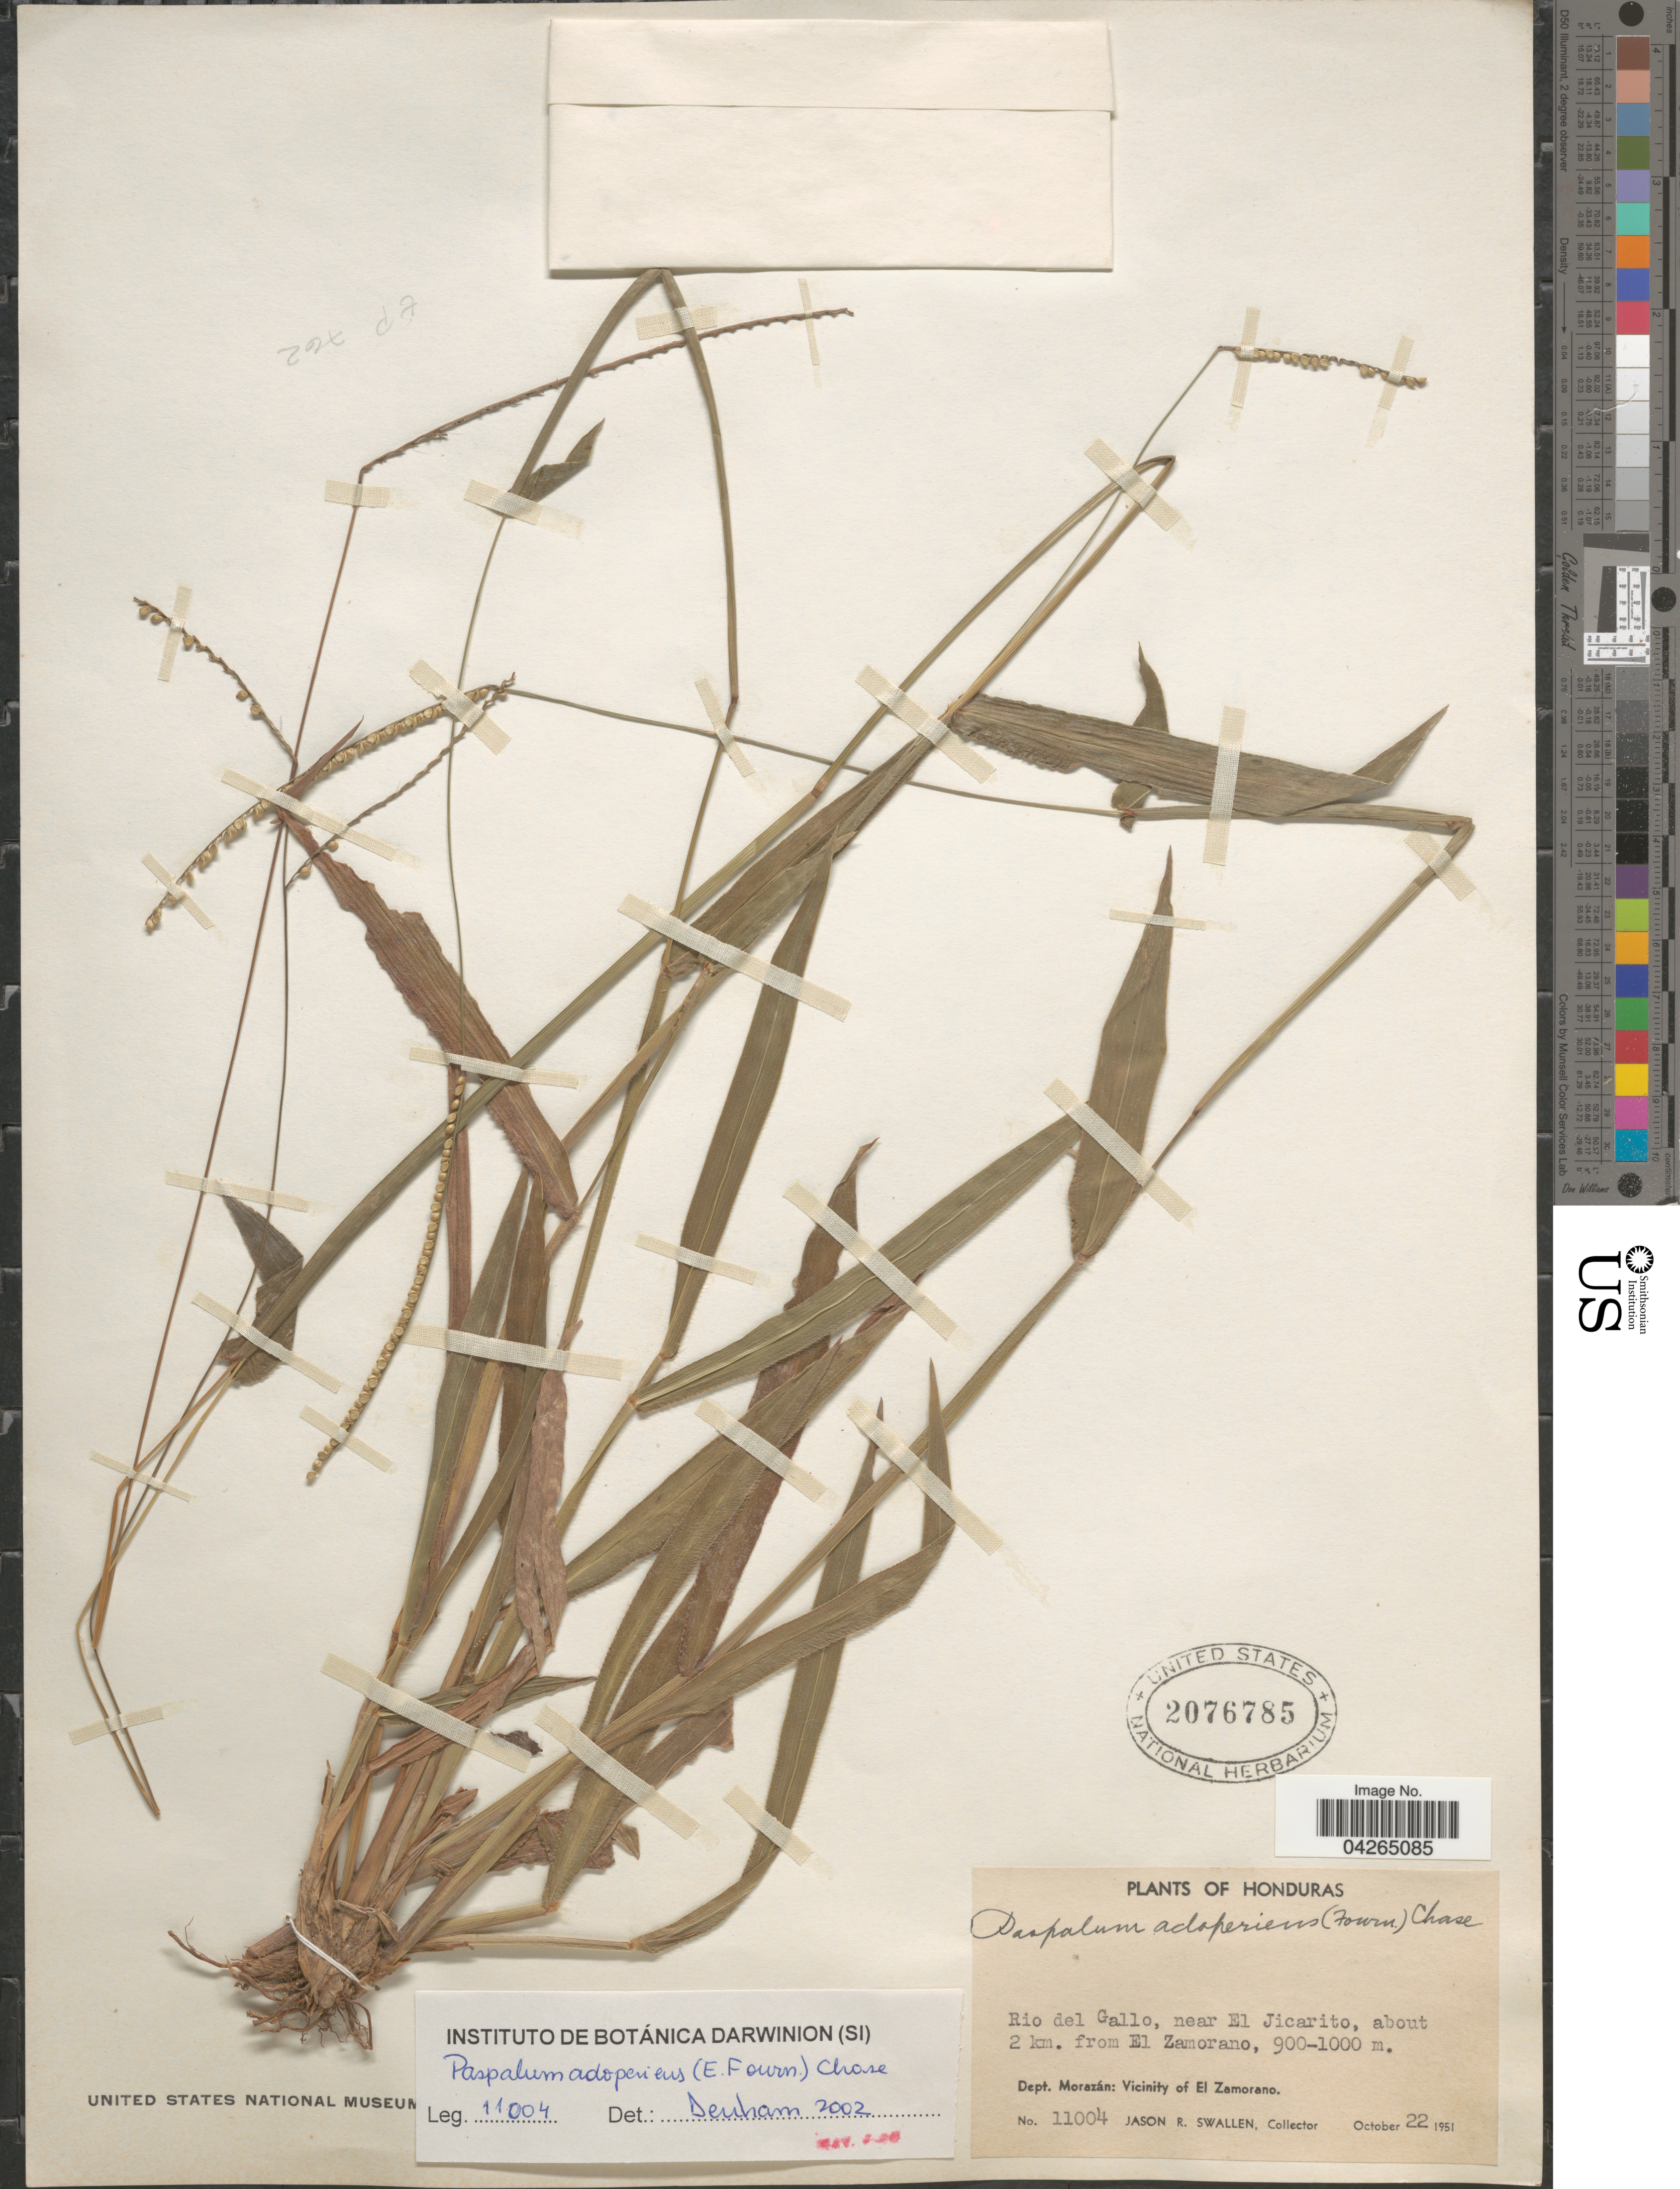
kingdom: Plantae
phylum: Tracheophyta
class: Liliopsida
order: Poales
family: Poaceae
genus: Paspalum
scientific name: Paspalum adoperiens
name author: (E. Fourn.) Chase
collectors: J. R. Swallen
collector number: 11004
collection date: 1951-10-22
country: Honduras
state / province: Fco. Morazán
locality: Rio del Gallo, near El Jicarito, about 2 km. from El Zamorano. Dept. Morazán: Vicinity of El Zamorano.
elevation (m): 900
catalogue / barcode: US 2076785